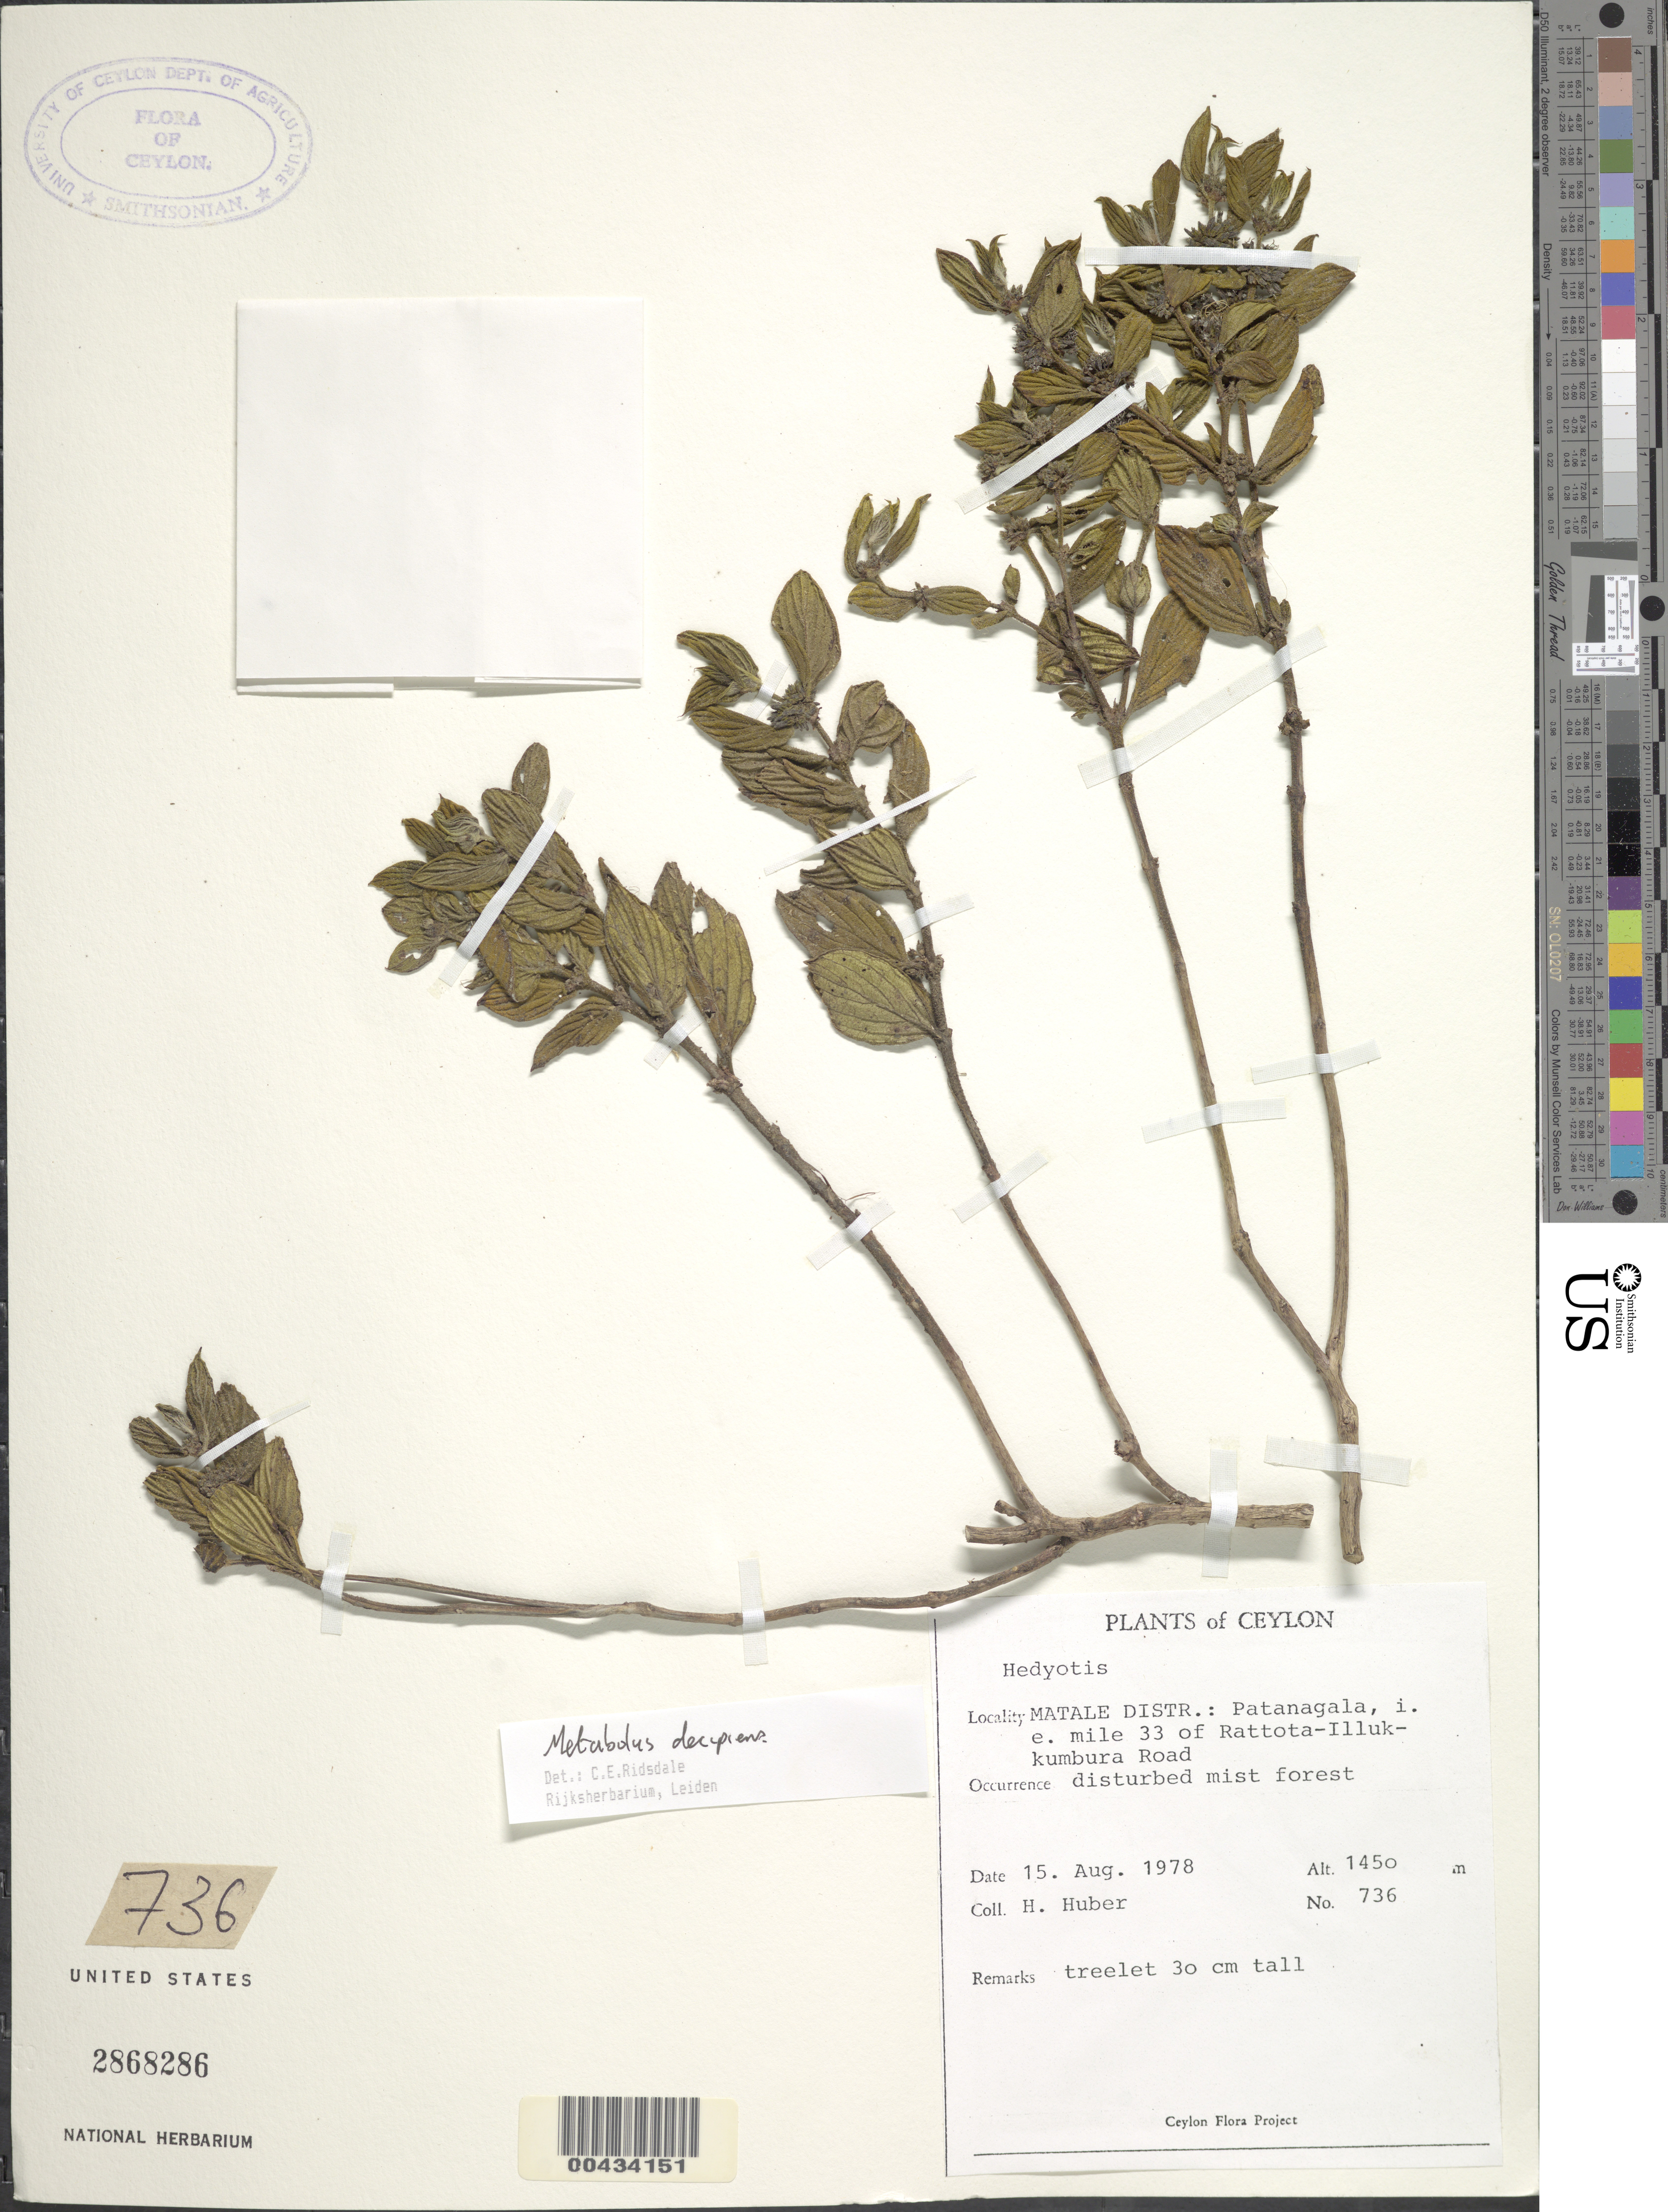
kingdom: Plantae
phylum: Tracheophyta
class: Magnoliopsida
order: Gentianales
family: Rubiaceae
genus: Metabolos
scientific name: Metabolos decepiens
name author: (Thwaites) Ridsdale in sched.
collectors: H. Huber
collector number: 736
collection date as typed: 15 Aug 1978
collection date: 1978-08-15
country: Sri Lanka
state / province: Central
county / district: Matale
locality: Patanagala, mi 33 of Rattota-Illukkumbura Rd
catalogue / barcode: US 2868286